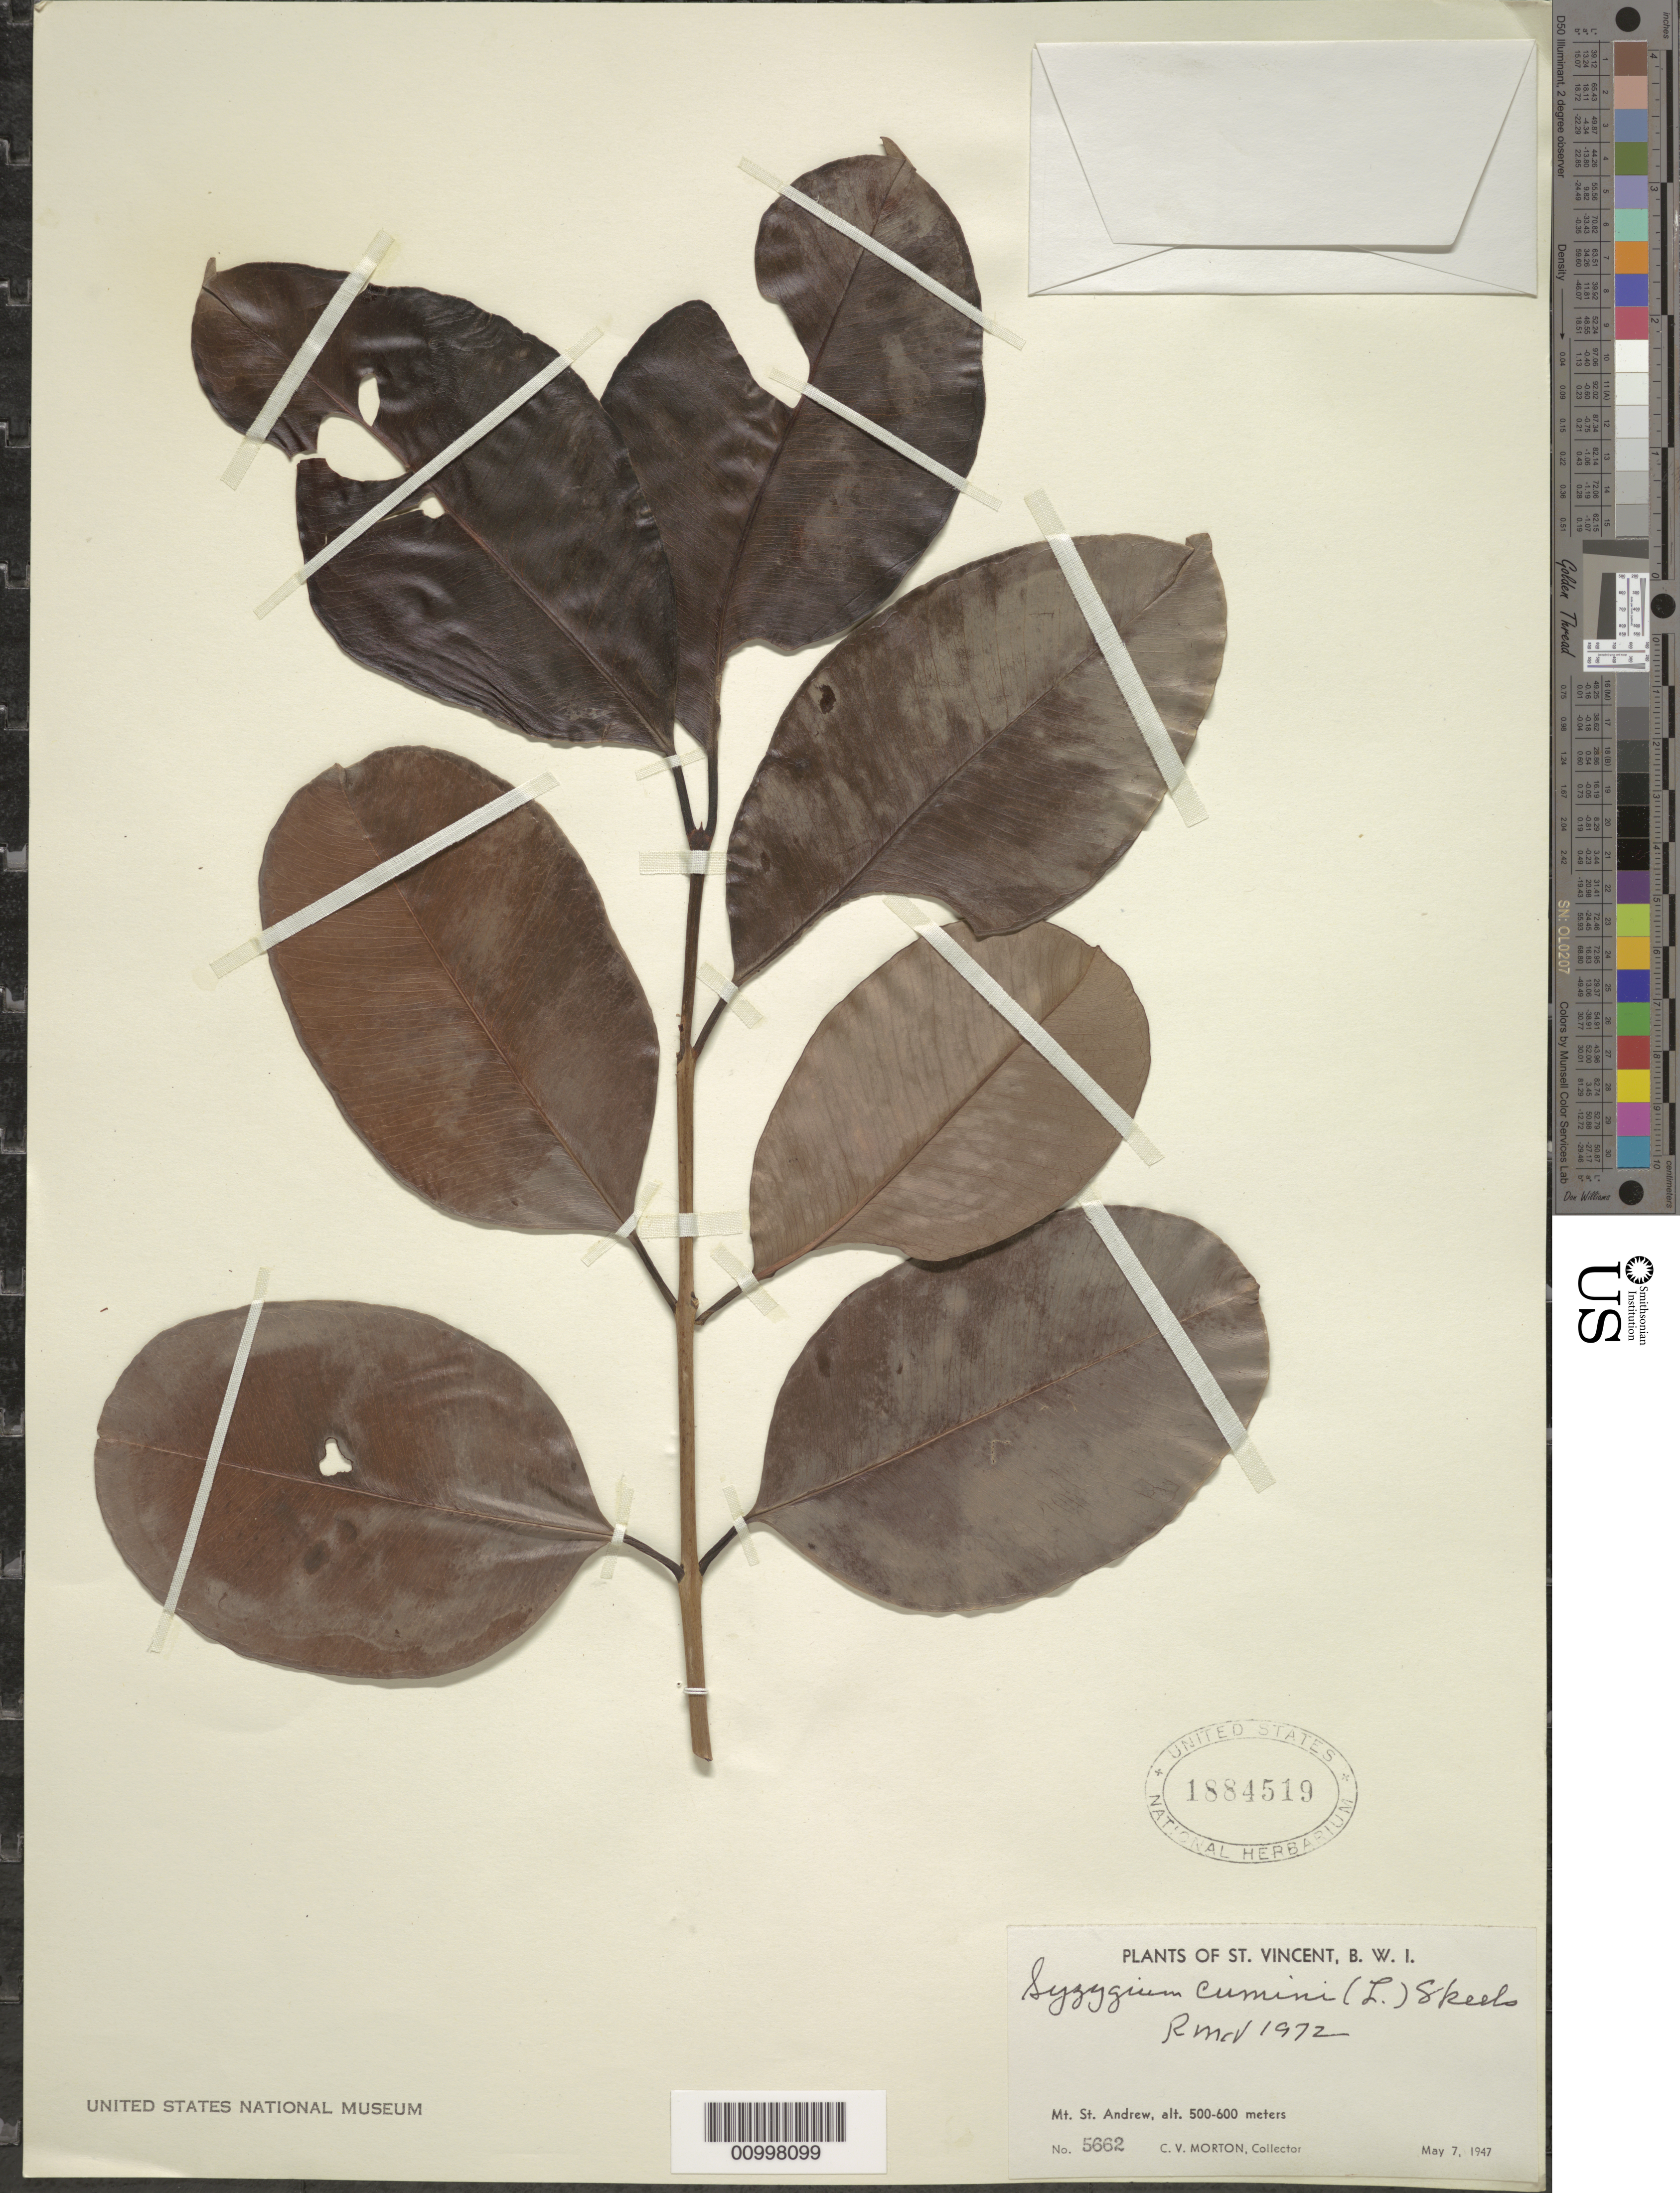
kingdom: Plantae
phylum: Tracheophyta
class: Magnoliopsida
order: Myrtales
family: Myrtaceae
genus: Syzygium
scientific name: Syzygium cumini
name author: (L.) Skeels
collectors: C. V. Morton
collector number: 5662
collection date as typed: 07 May 1947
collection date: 1947-05-07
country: St. Vincent - Grenadines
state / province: Saint David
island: St. Vincent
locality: Mt. St. Andrew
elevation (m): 500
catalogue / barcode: US 1884519